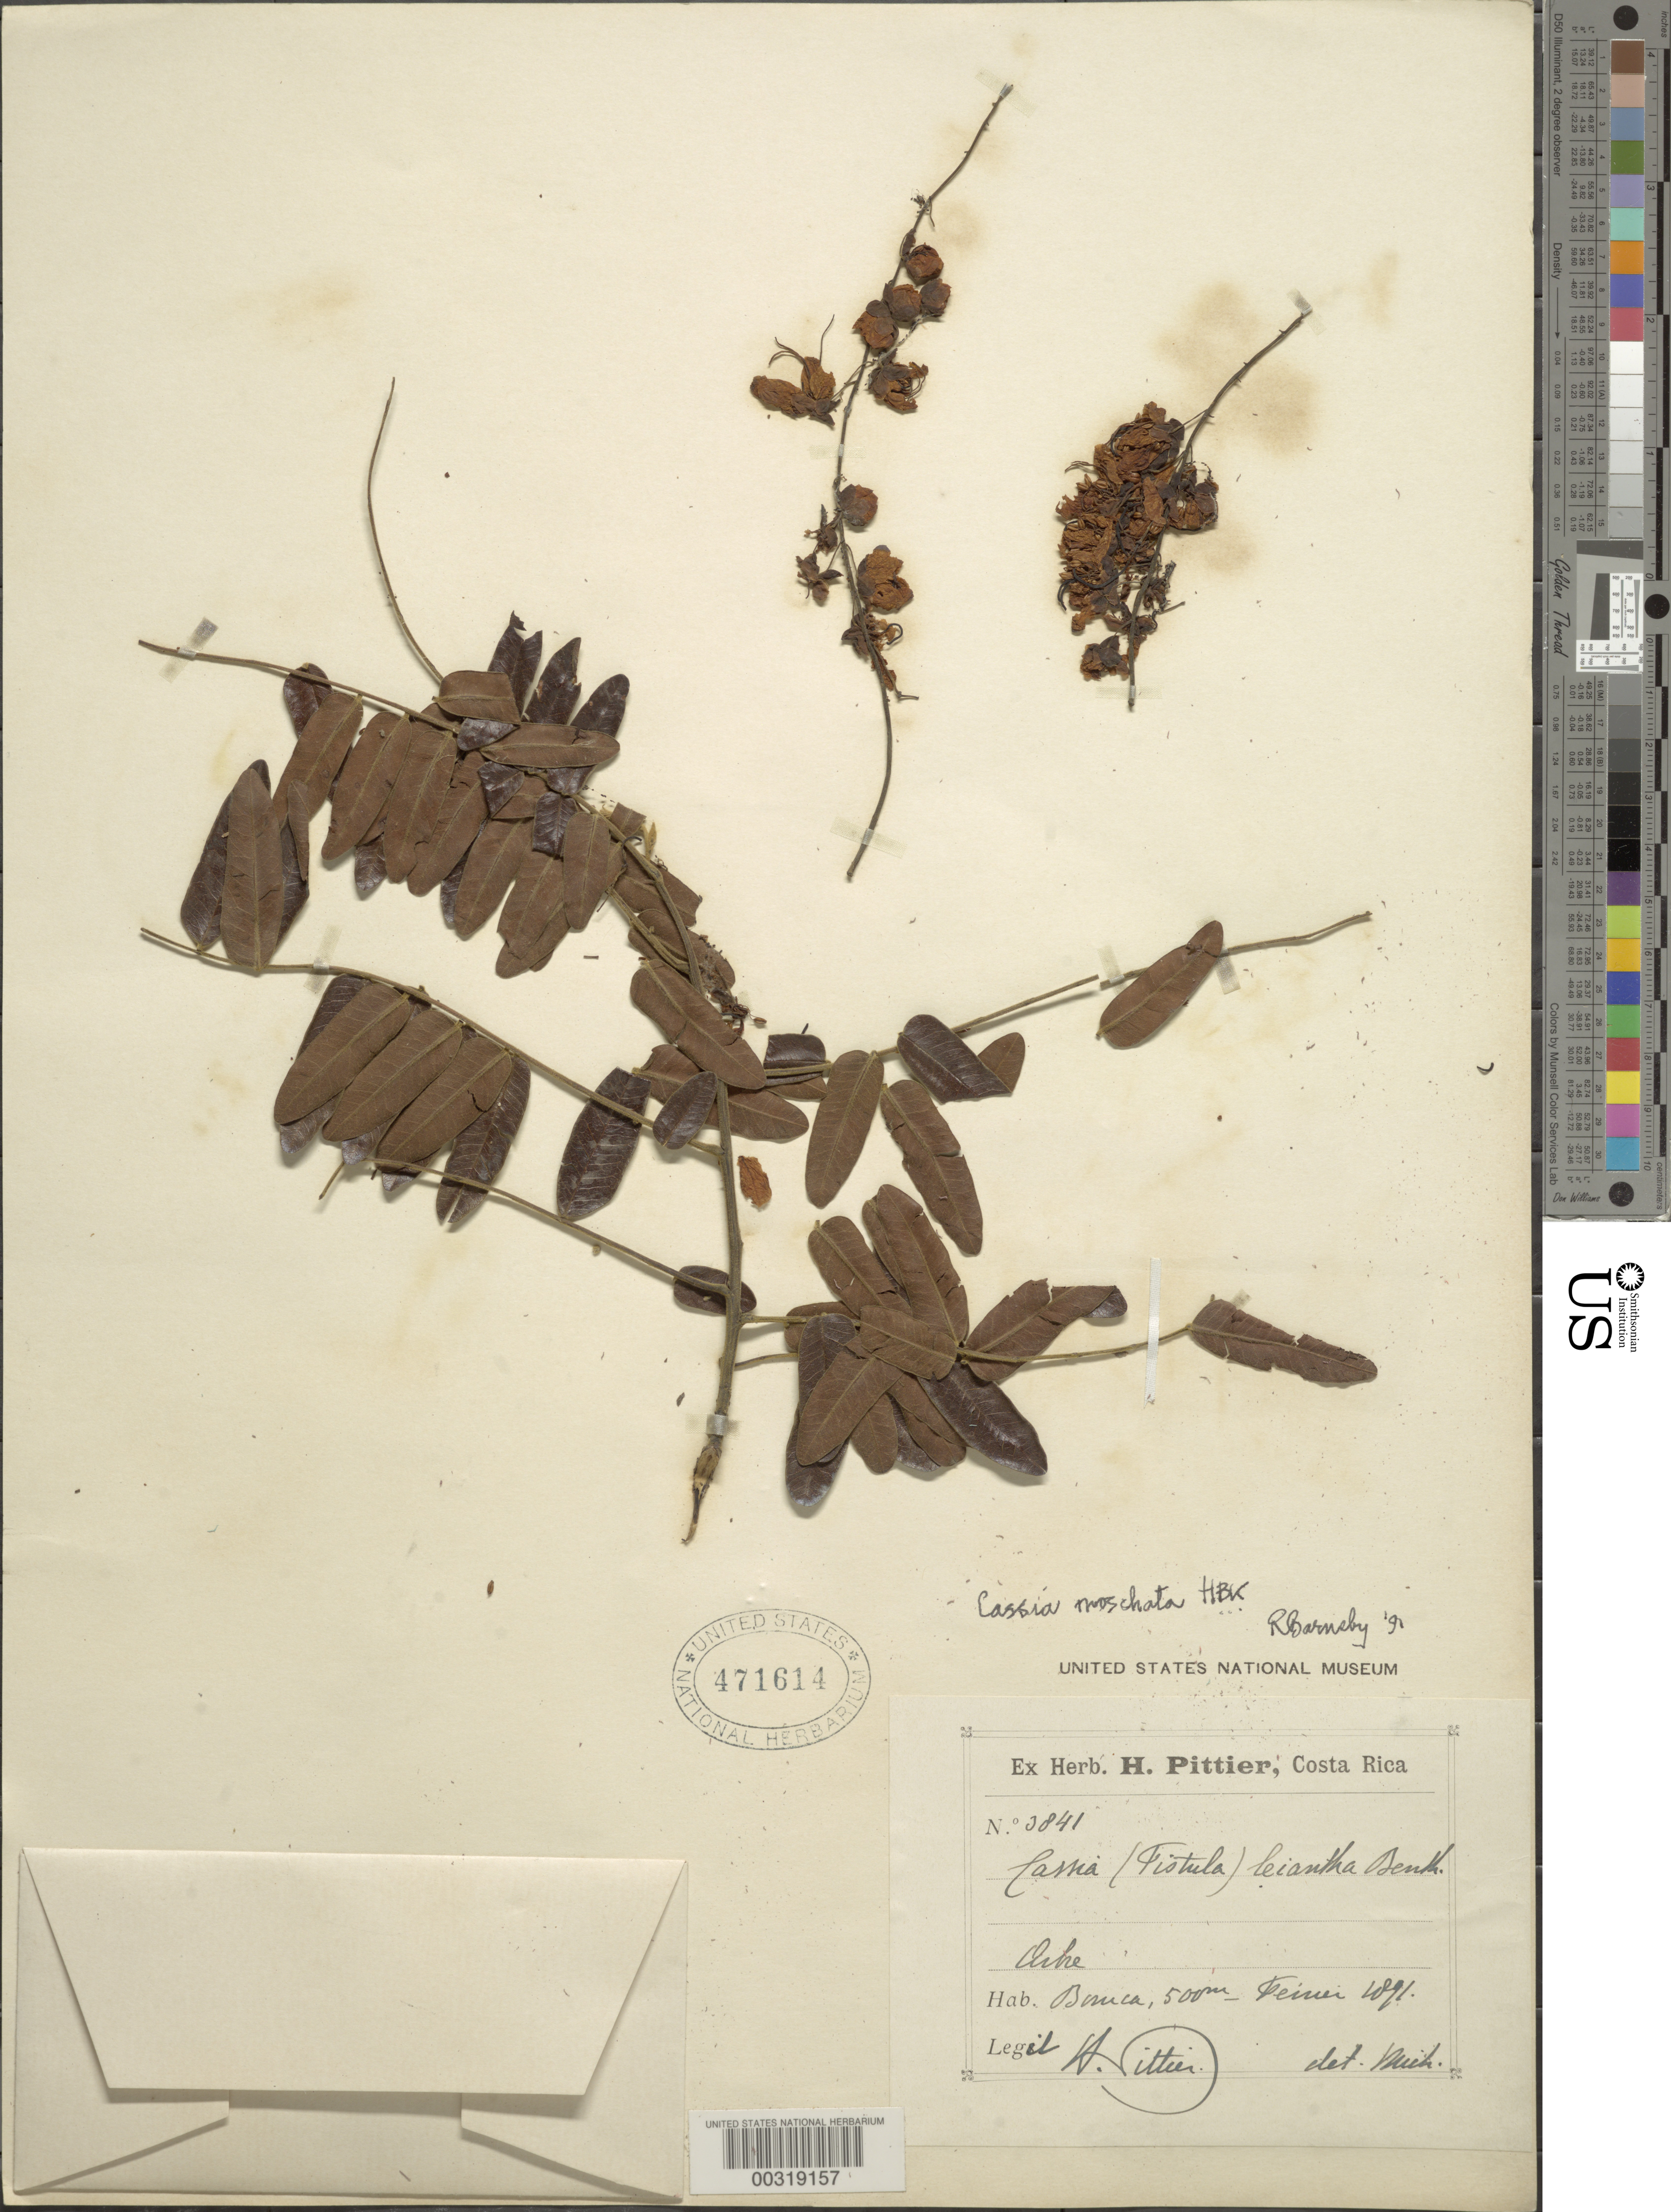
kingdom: Plantae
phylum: Tracheophyta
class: Magnoliopsida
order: Fabales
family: Fabaceae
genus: Cassia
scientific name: Cassia moschata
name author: Kunth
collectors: H. F. Pittier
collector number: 3841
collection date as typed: Feb 1891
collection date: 1891-02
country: Costa Rica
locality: Boruca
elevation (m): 500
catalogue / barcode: US 471614